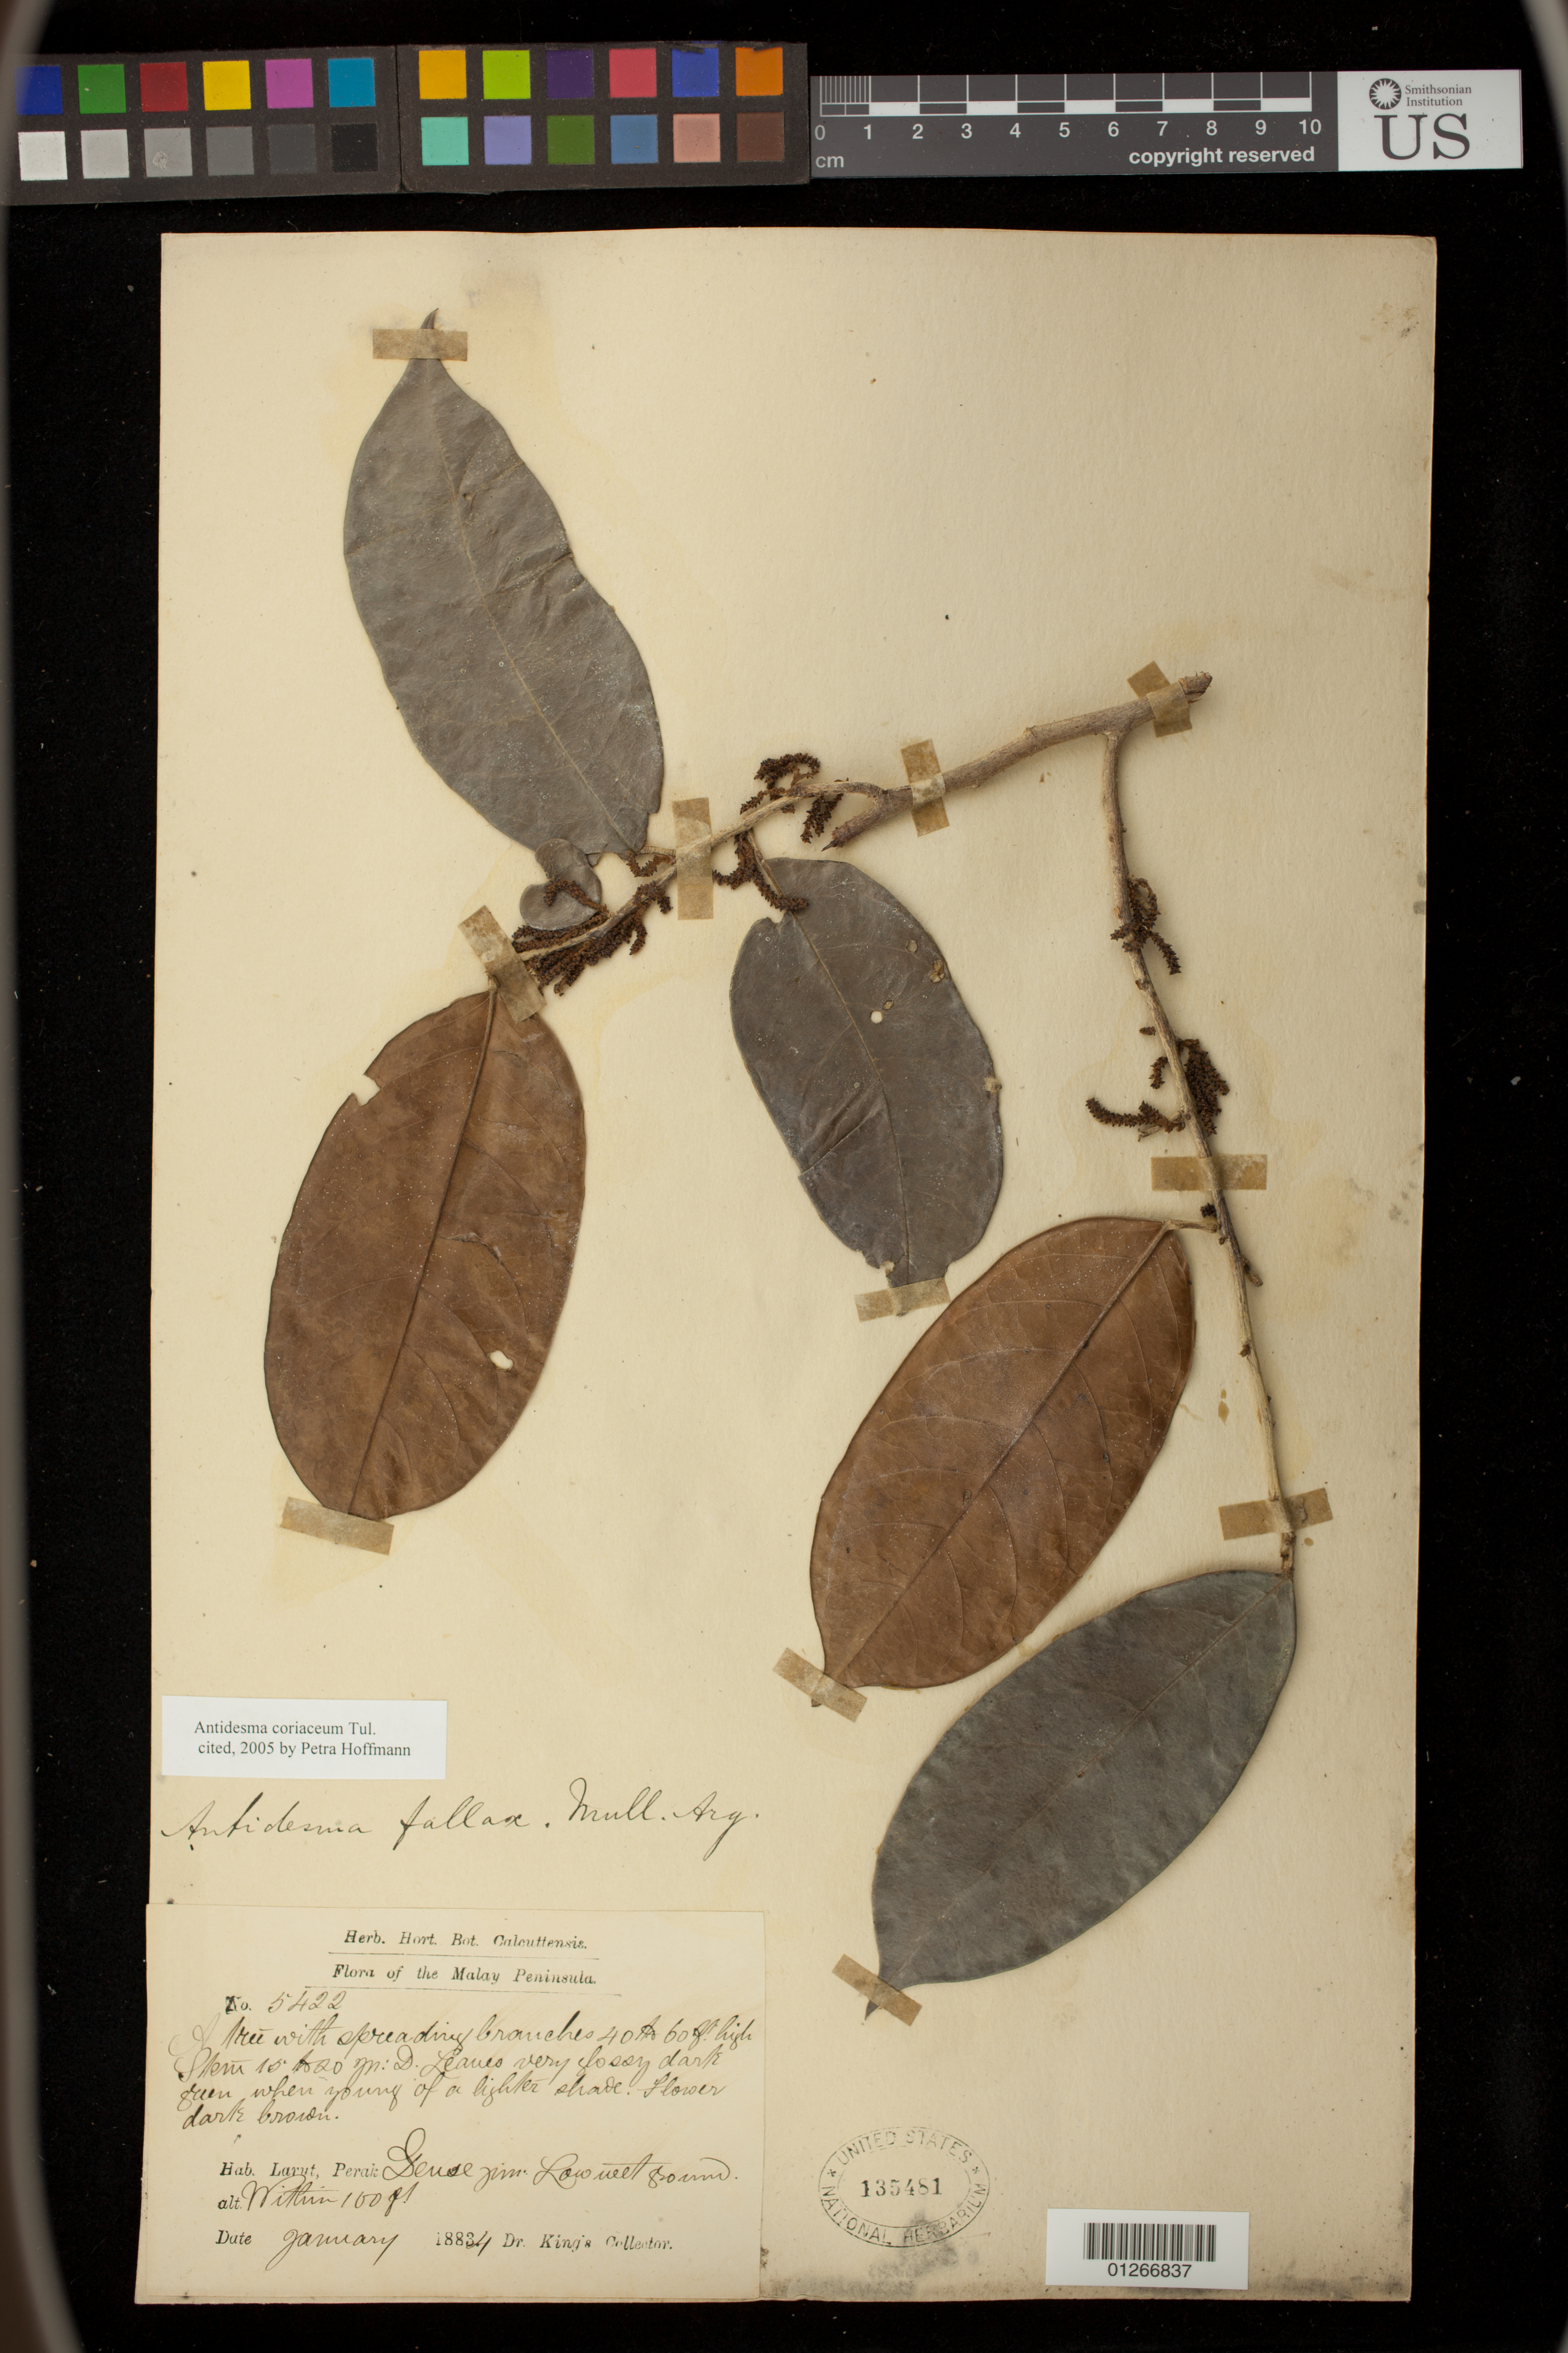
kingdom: Plantae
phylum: Tracheophyta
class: Magnoliopsida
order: Malpighiales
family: Phyllanthaceae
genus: Antidesma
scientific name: Antidesma coriaceum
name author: Tul.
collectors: Dr. King's collector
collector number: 5422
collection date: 1884-01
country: Malaysia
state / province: Perak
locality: Larut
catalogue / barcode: US 135481